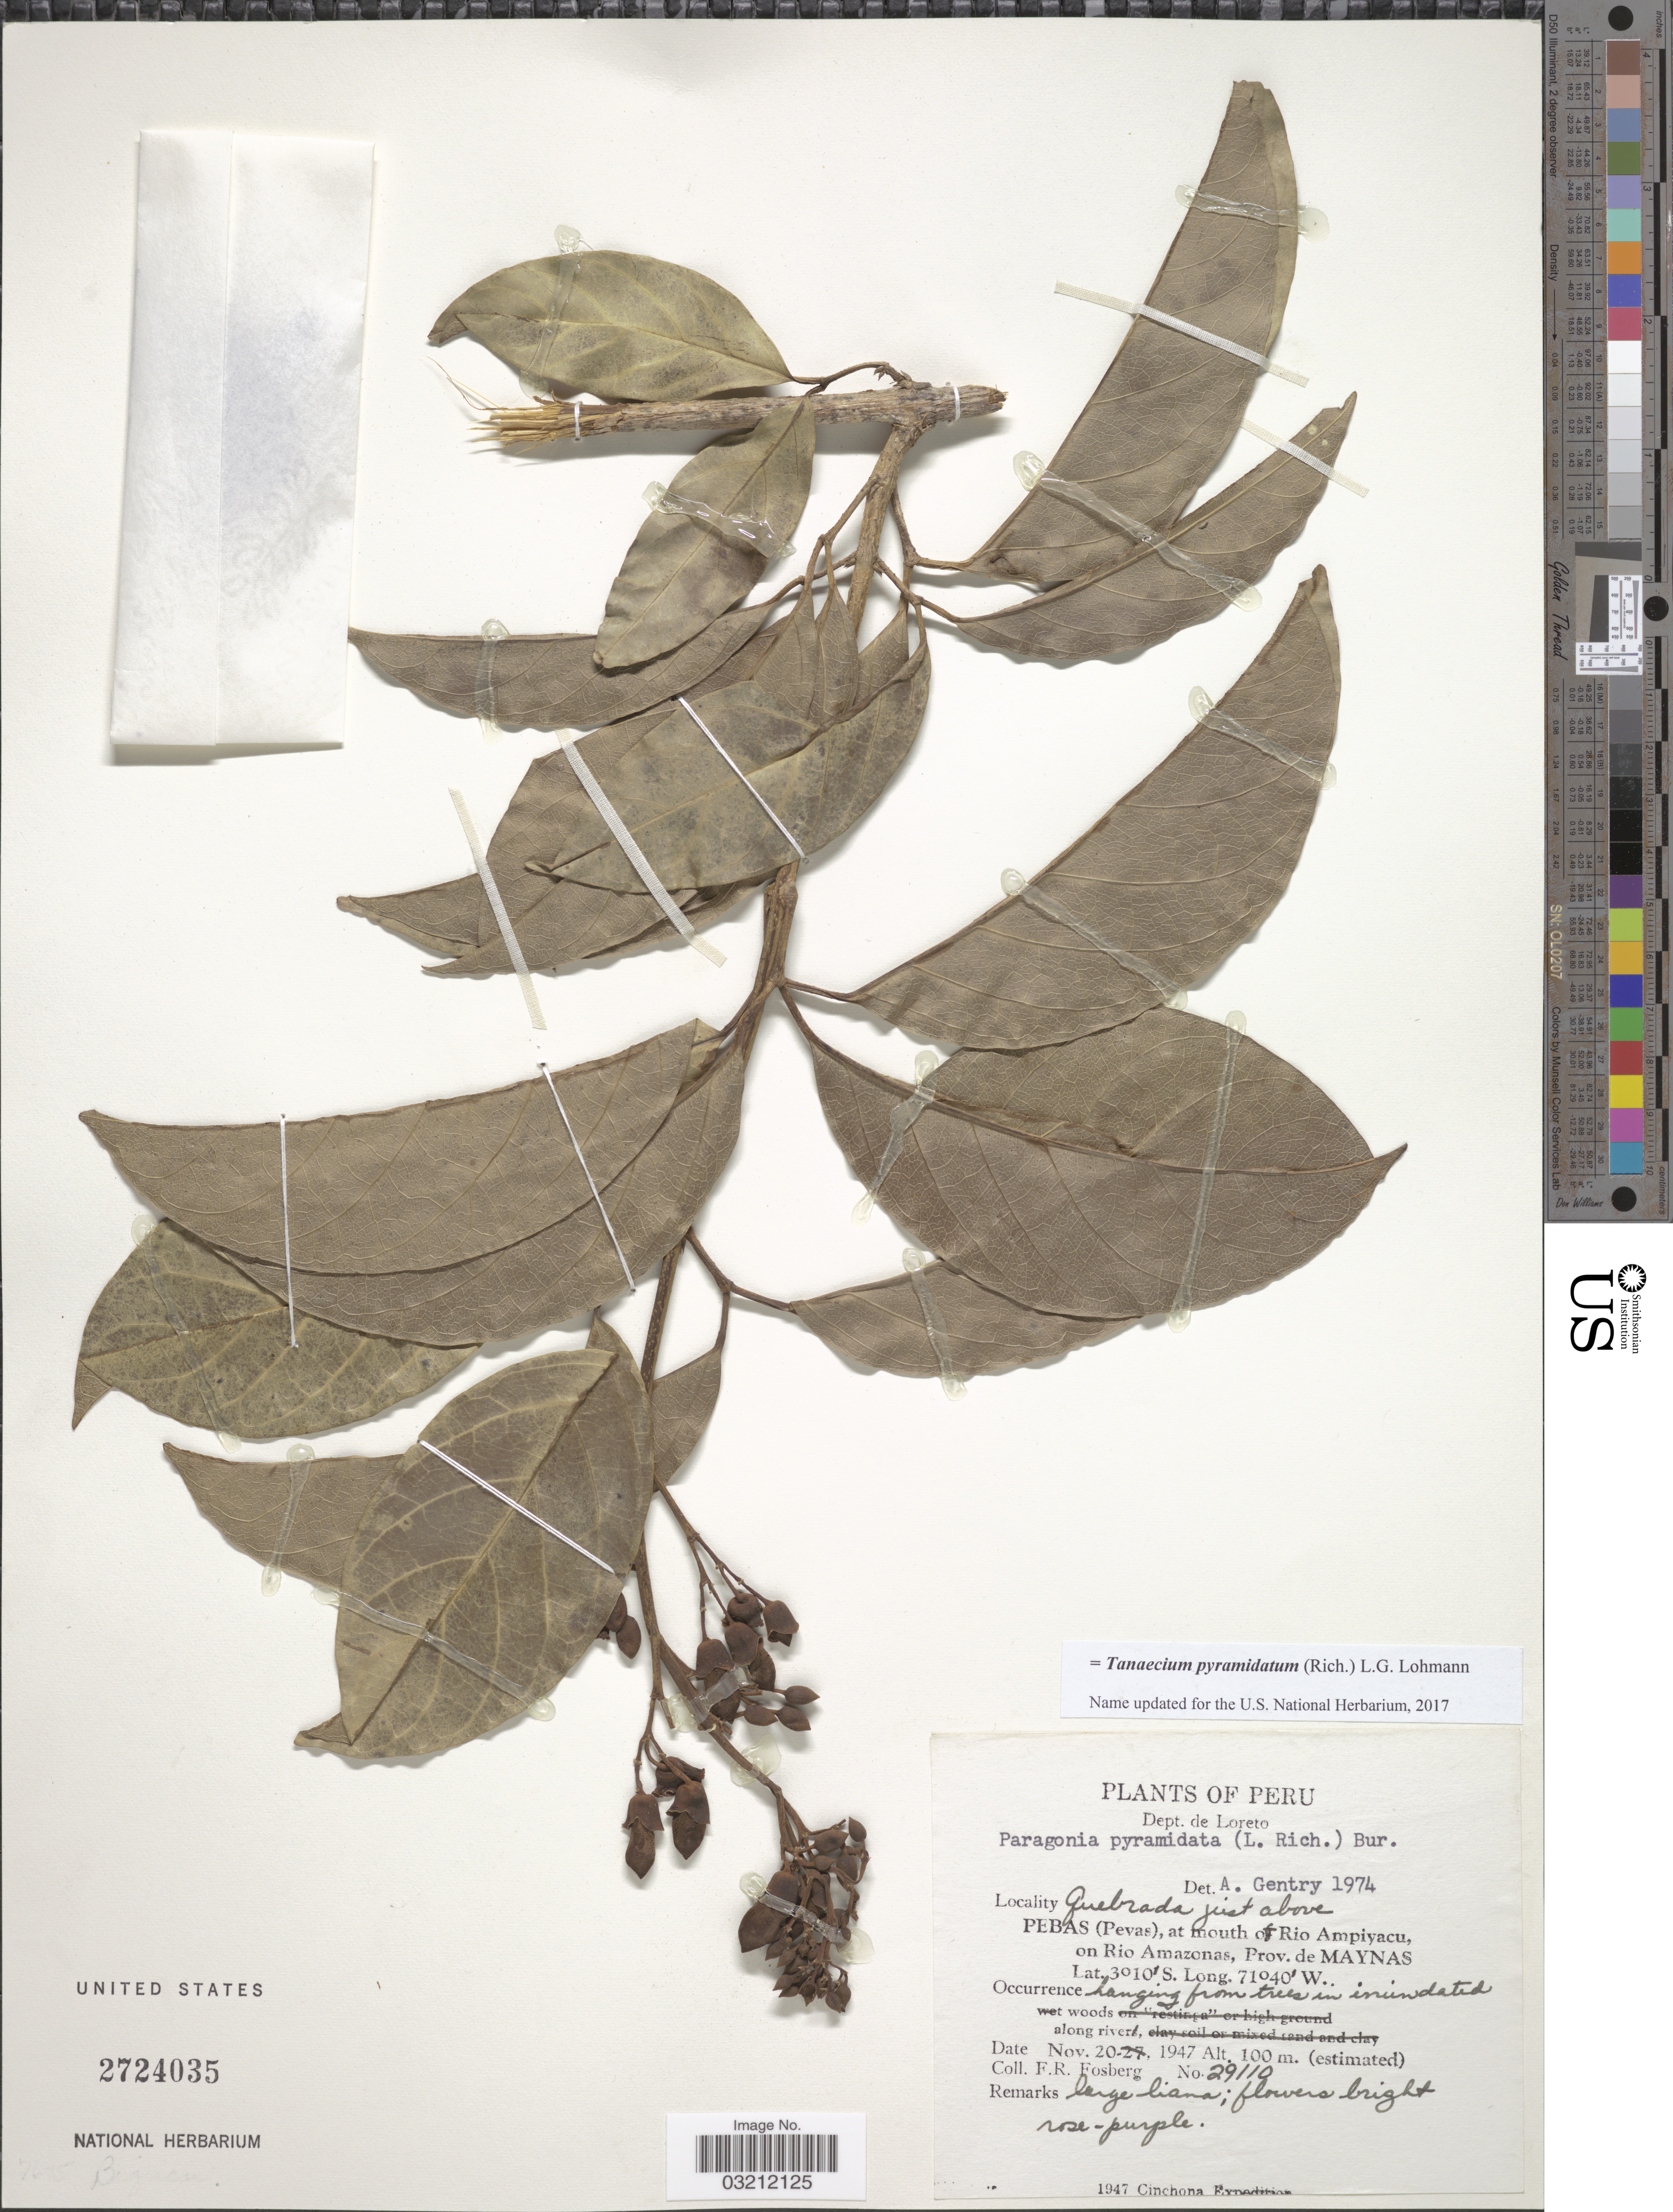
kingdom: Plantae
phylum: Tracheophyta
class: Magnoliopsida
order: Lamiales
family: Bignoniaceae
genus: Tanaecium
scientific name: Tanaecium pyramidatum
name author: (Rich.) L.G. Lohmann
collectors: F. R. Fosberg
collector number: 29110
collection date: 1947-11-20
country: Peru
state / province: Loreto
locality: Dept. Loreto. Quebrada just above Pebas (Pevas), at mouth of Rio Ampiyacu, on Rio Amazonas, Prov. de Maynas.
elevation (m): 100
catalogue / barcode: US 2724035